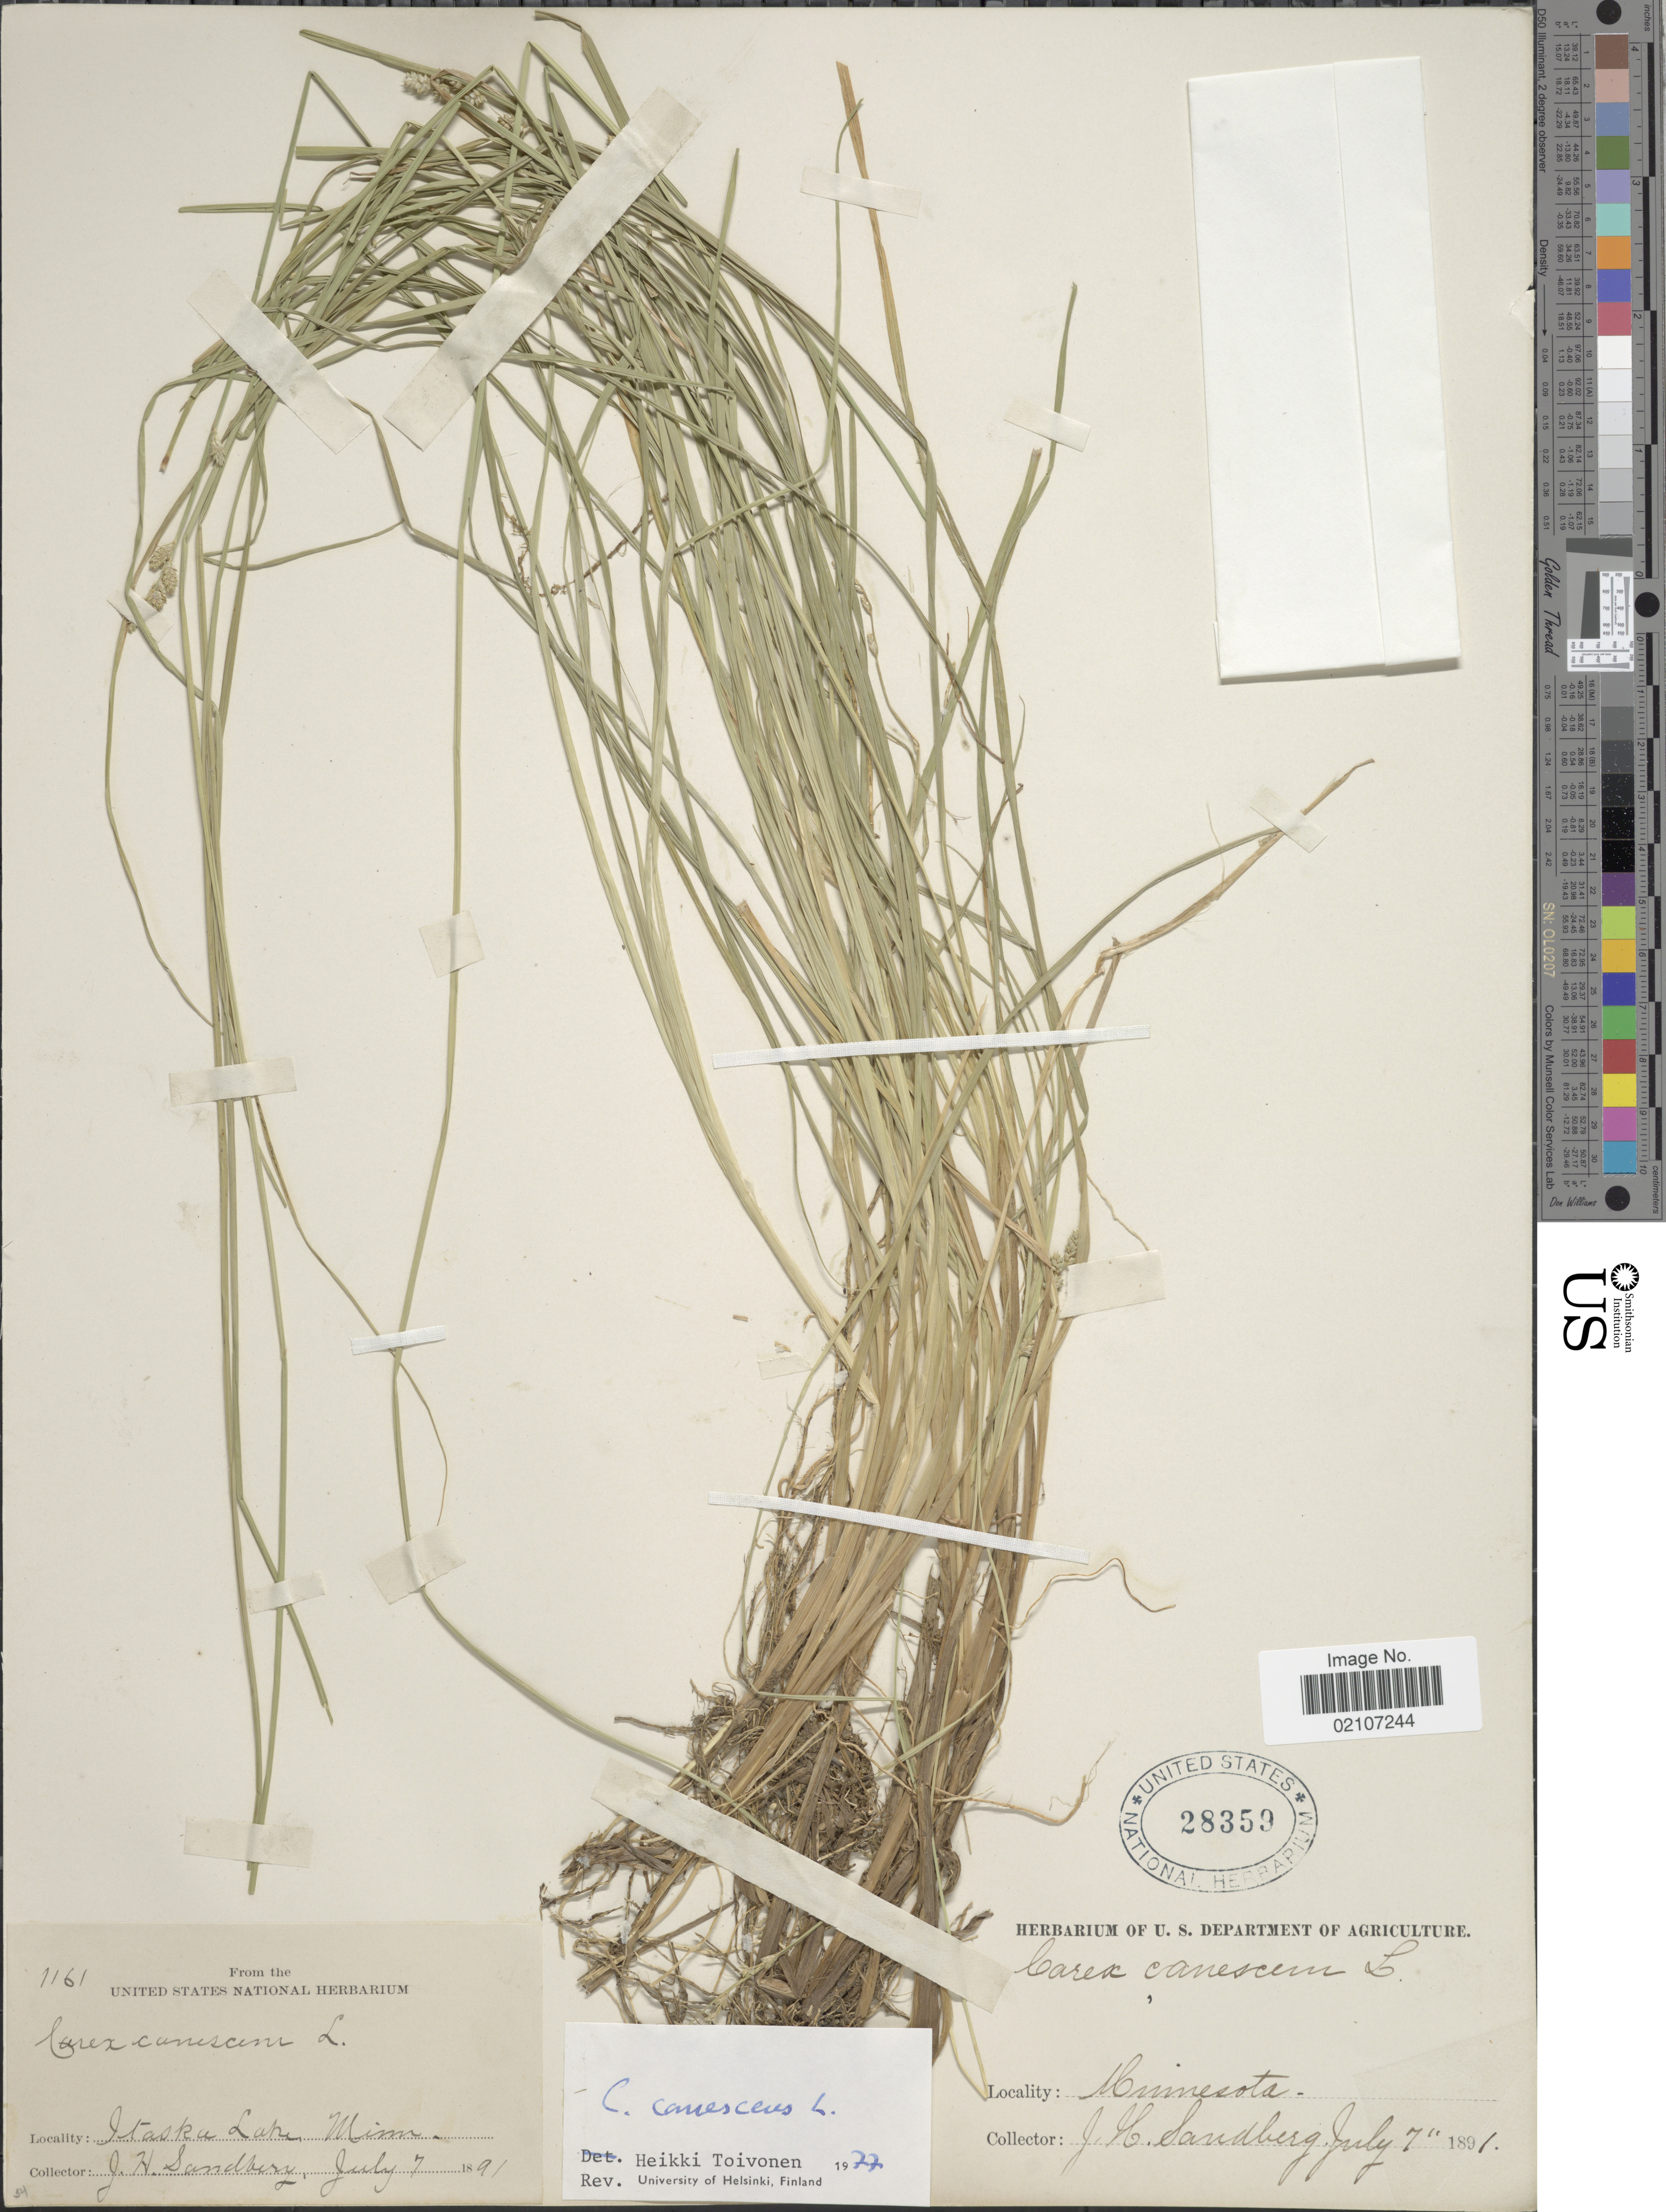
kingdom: Plantae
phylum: Tracheophyta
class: Liliopsida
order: Poales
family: Cyperaceae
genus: Carex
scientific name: Carex canescens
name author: L.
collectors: J. H. Sandberg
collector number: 1161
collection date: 1891-04-07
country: United States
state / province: Minnesota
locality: Itaska Lake,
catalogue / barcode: US 28359